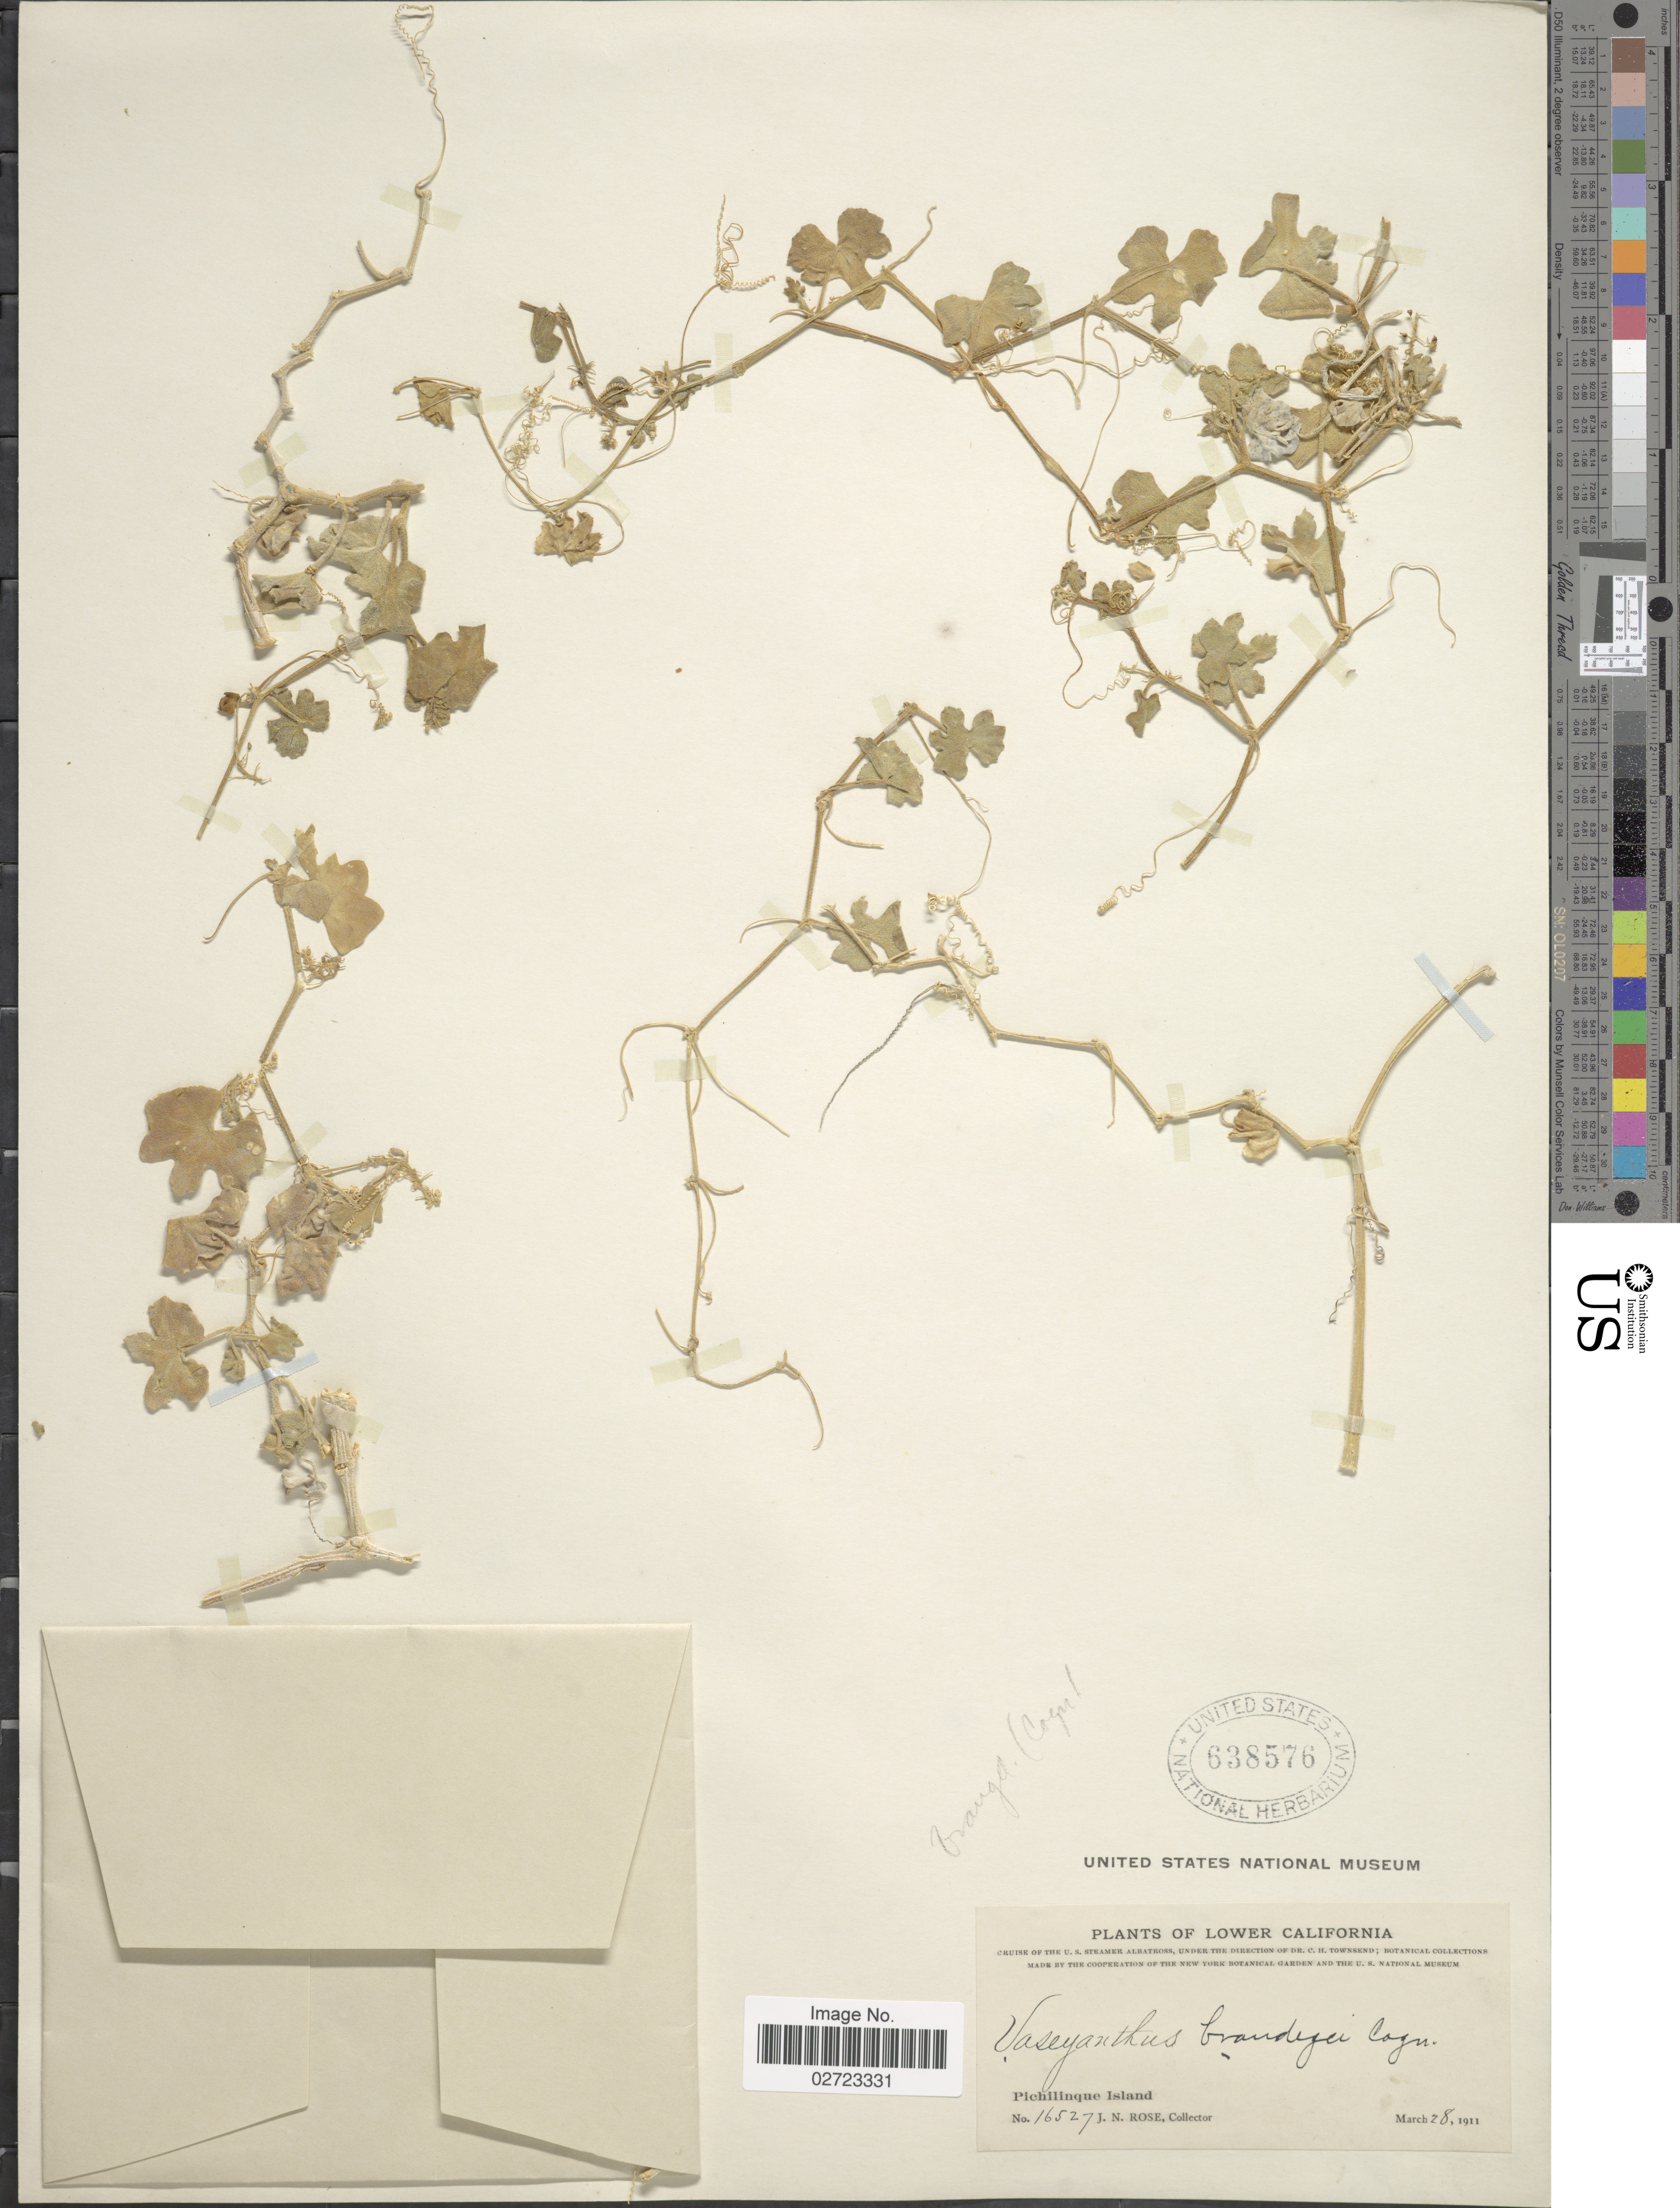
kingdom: Plantae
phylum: Tracheophyta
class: Magnoliopsida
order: Cucurbitales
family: Cucurbitaceae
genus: Echinopepon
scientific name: Echinopepon insularis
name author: S. Watson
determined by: Strong, Mark T., (BOT), Smithsonian Institution - National Museum of Natural History (UNITED STATES)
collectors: J. N. Rose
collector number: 16527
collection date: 1911-03-28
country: Mexico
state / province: Baja California Sur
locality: Lower California, Pichilinque Island.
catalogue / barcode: US 638576